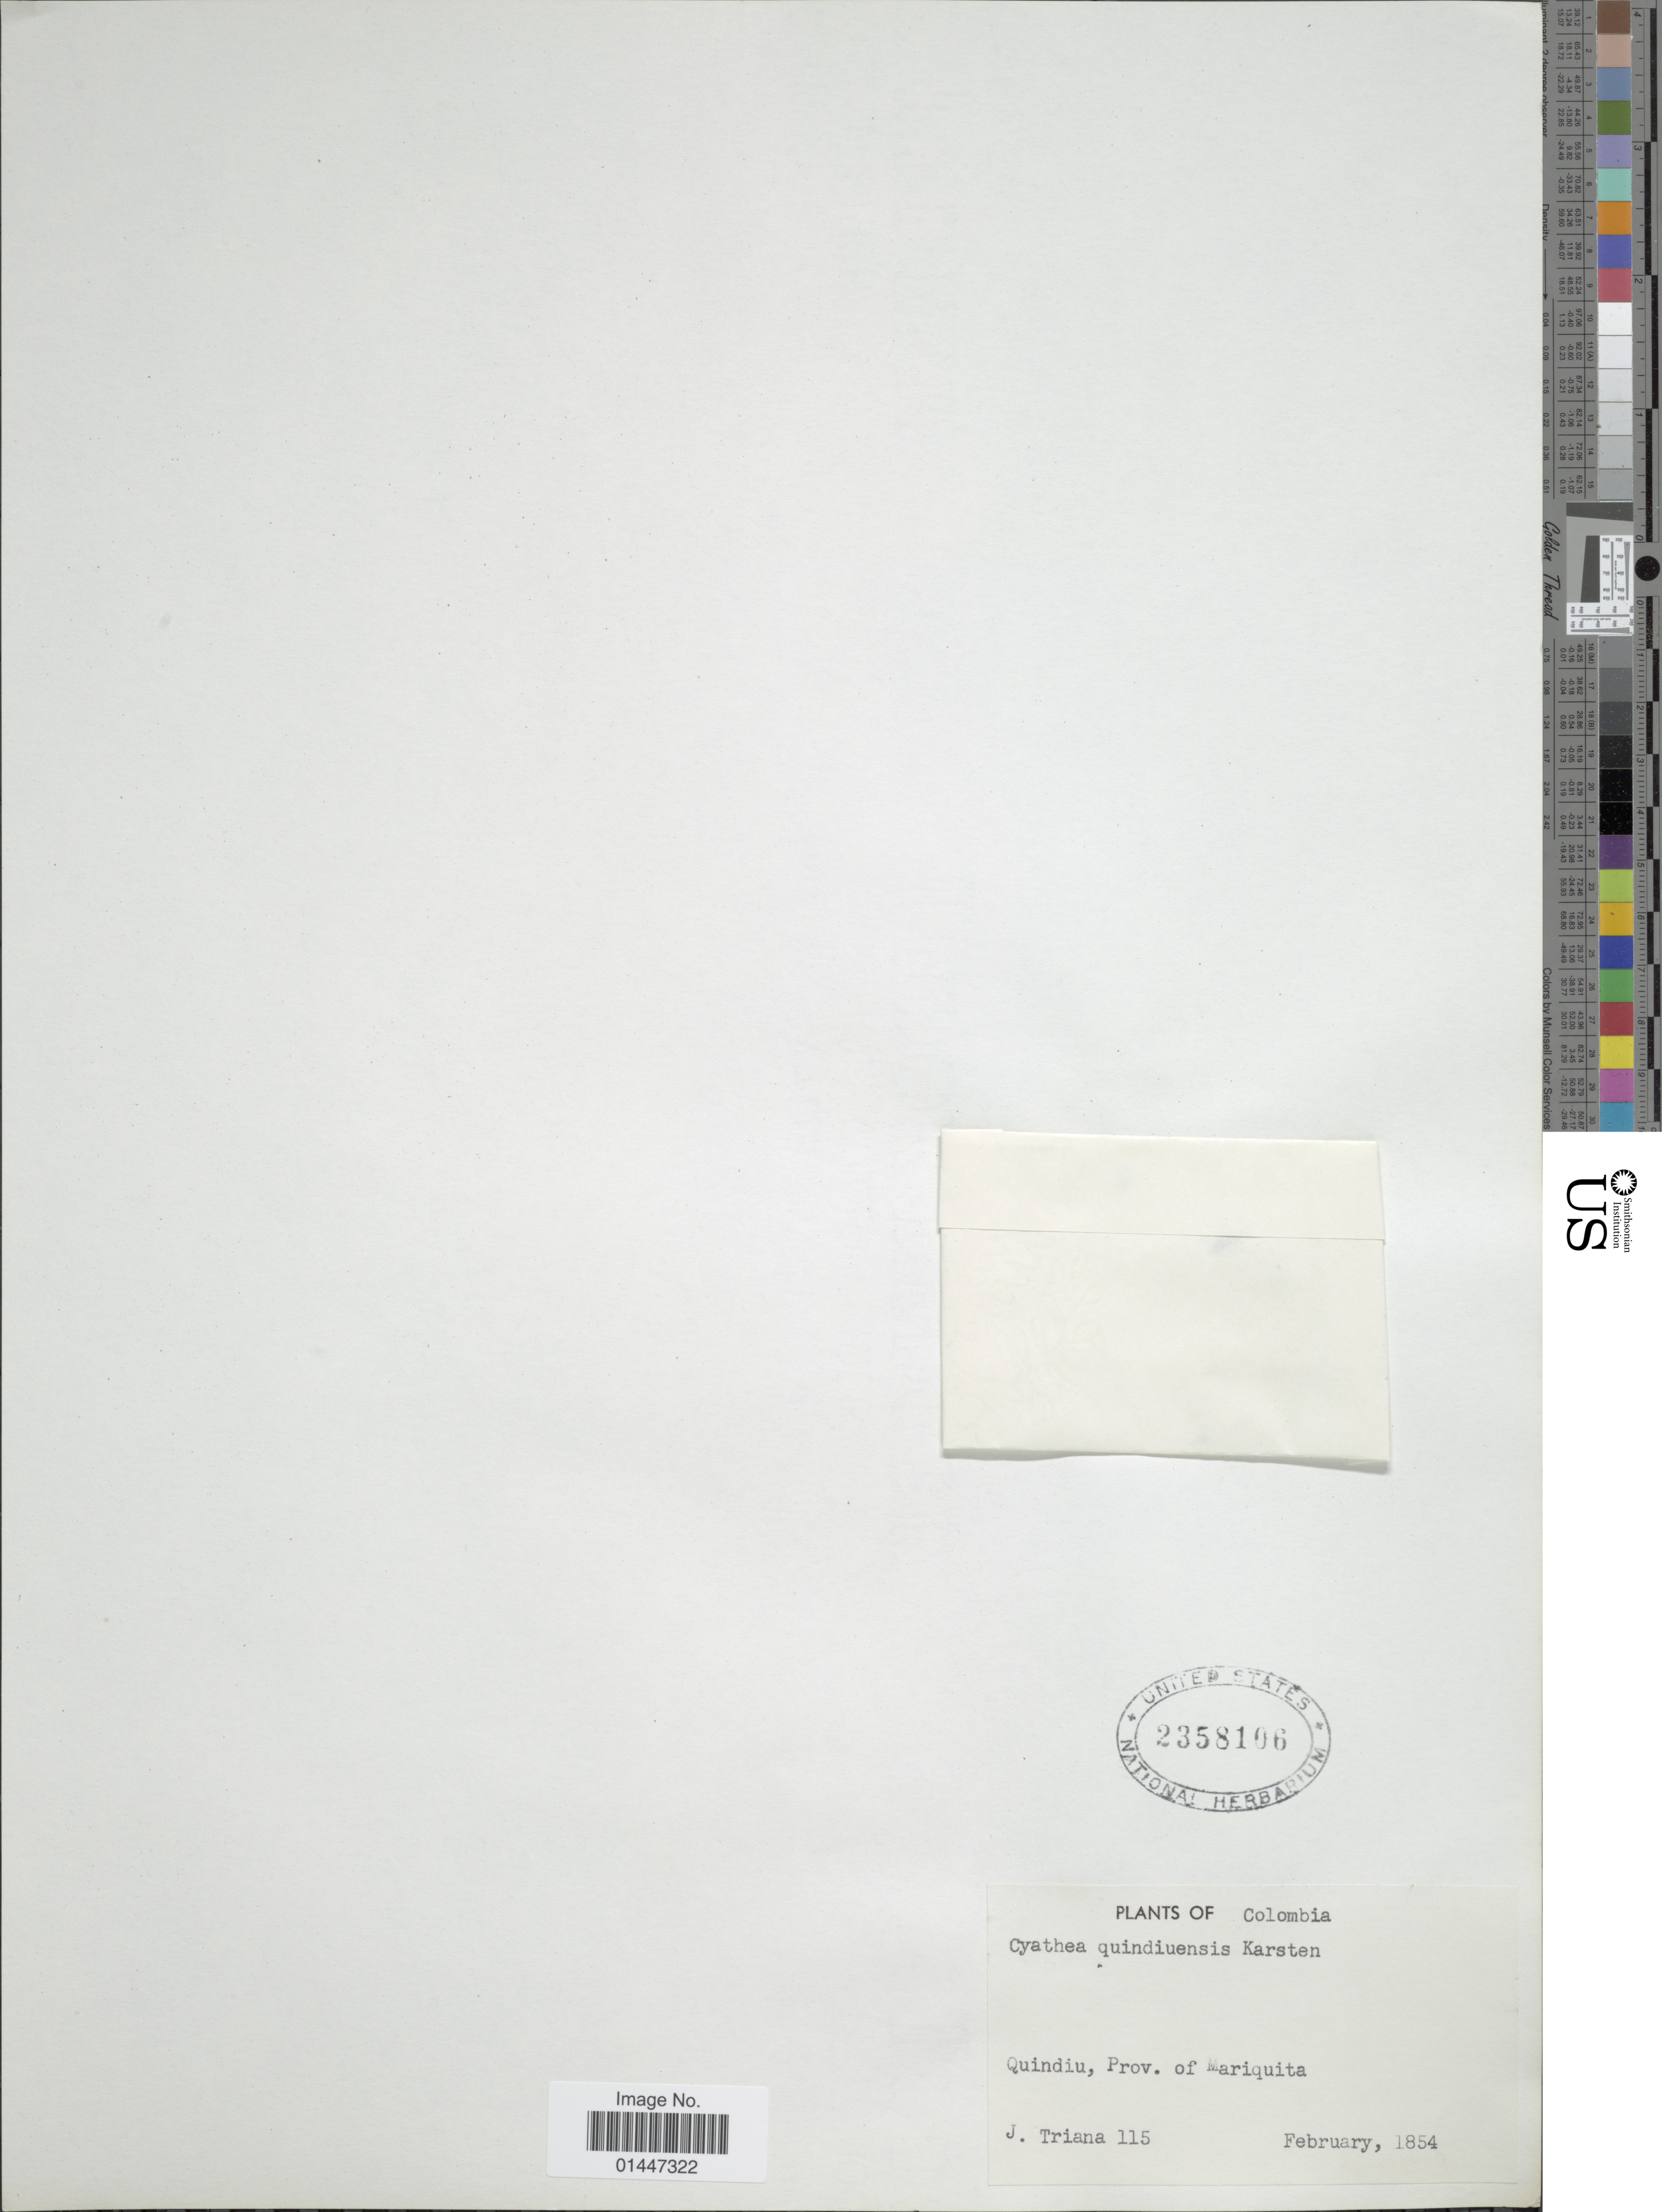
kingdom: Plantae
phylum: Tracheophyta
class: Polypodiopsida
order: Cyatheales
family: Cyatheaceae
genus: Sphaeropteris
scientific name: Sphaeropteris quindiuensis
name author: (H. Karst.) R.M. Tryon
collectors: J. J. Triana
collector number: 115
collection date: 1854-02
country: Colombia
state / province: Quindío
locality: Quindiu, Prov. of Mariquita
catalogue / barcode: US 2358106